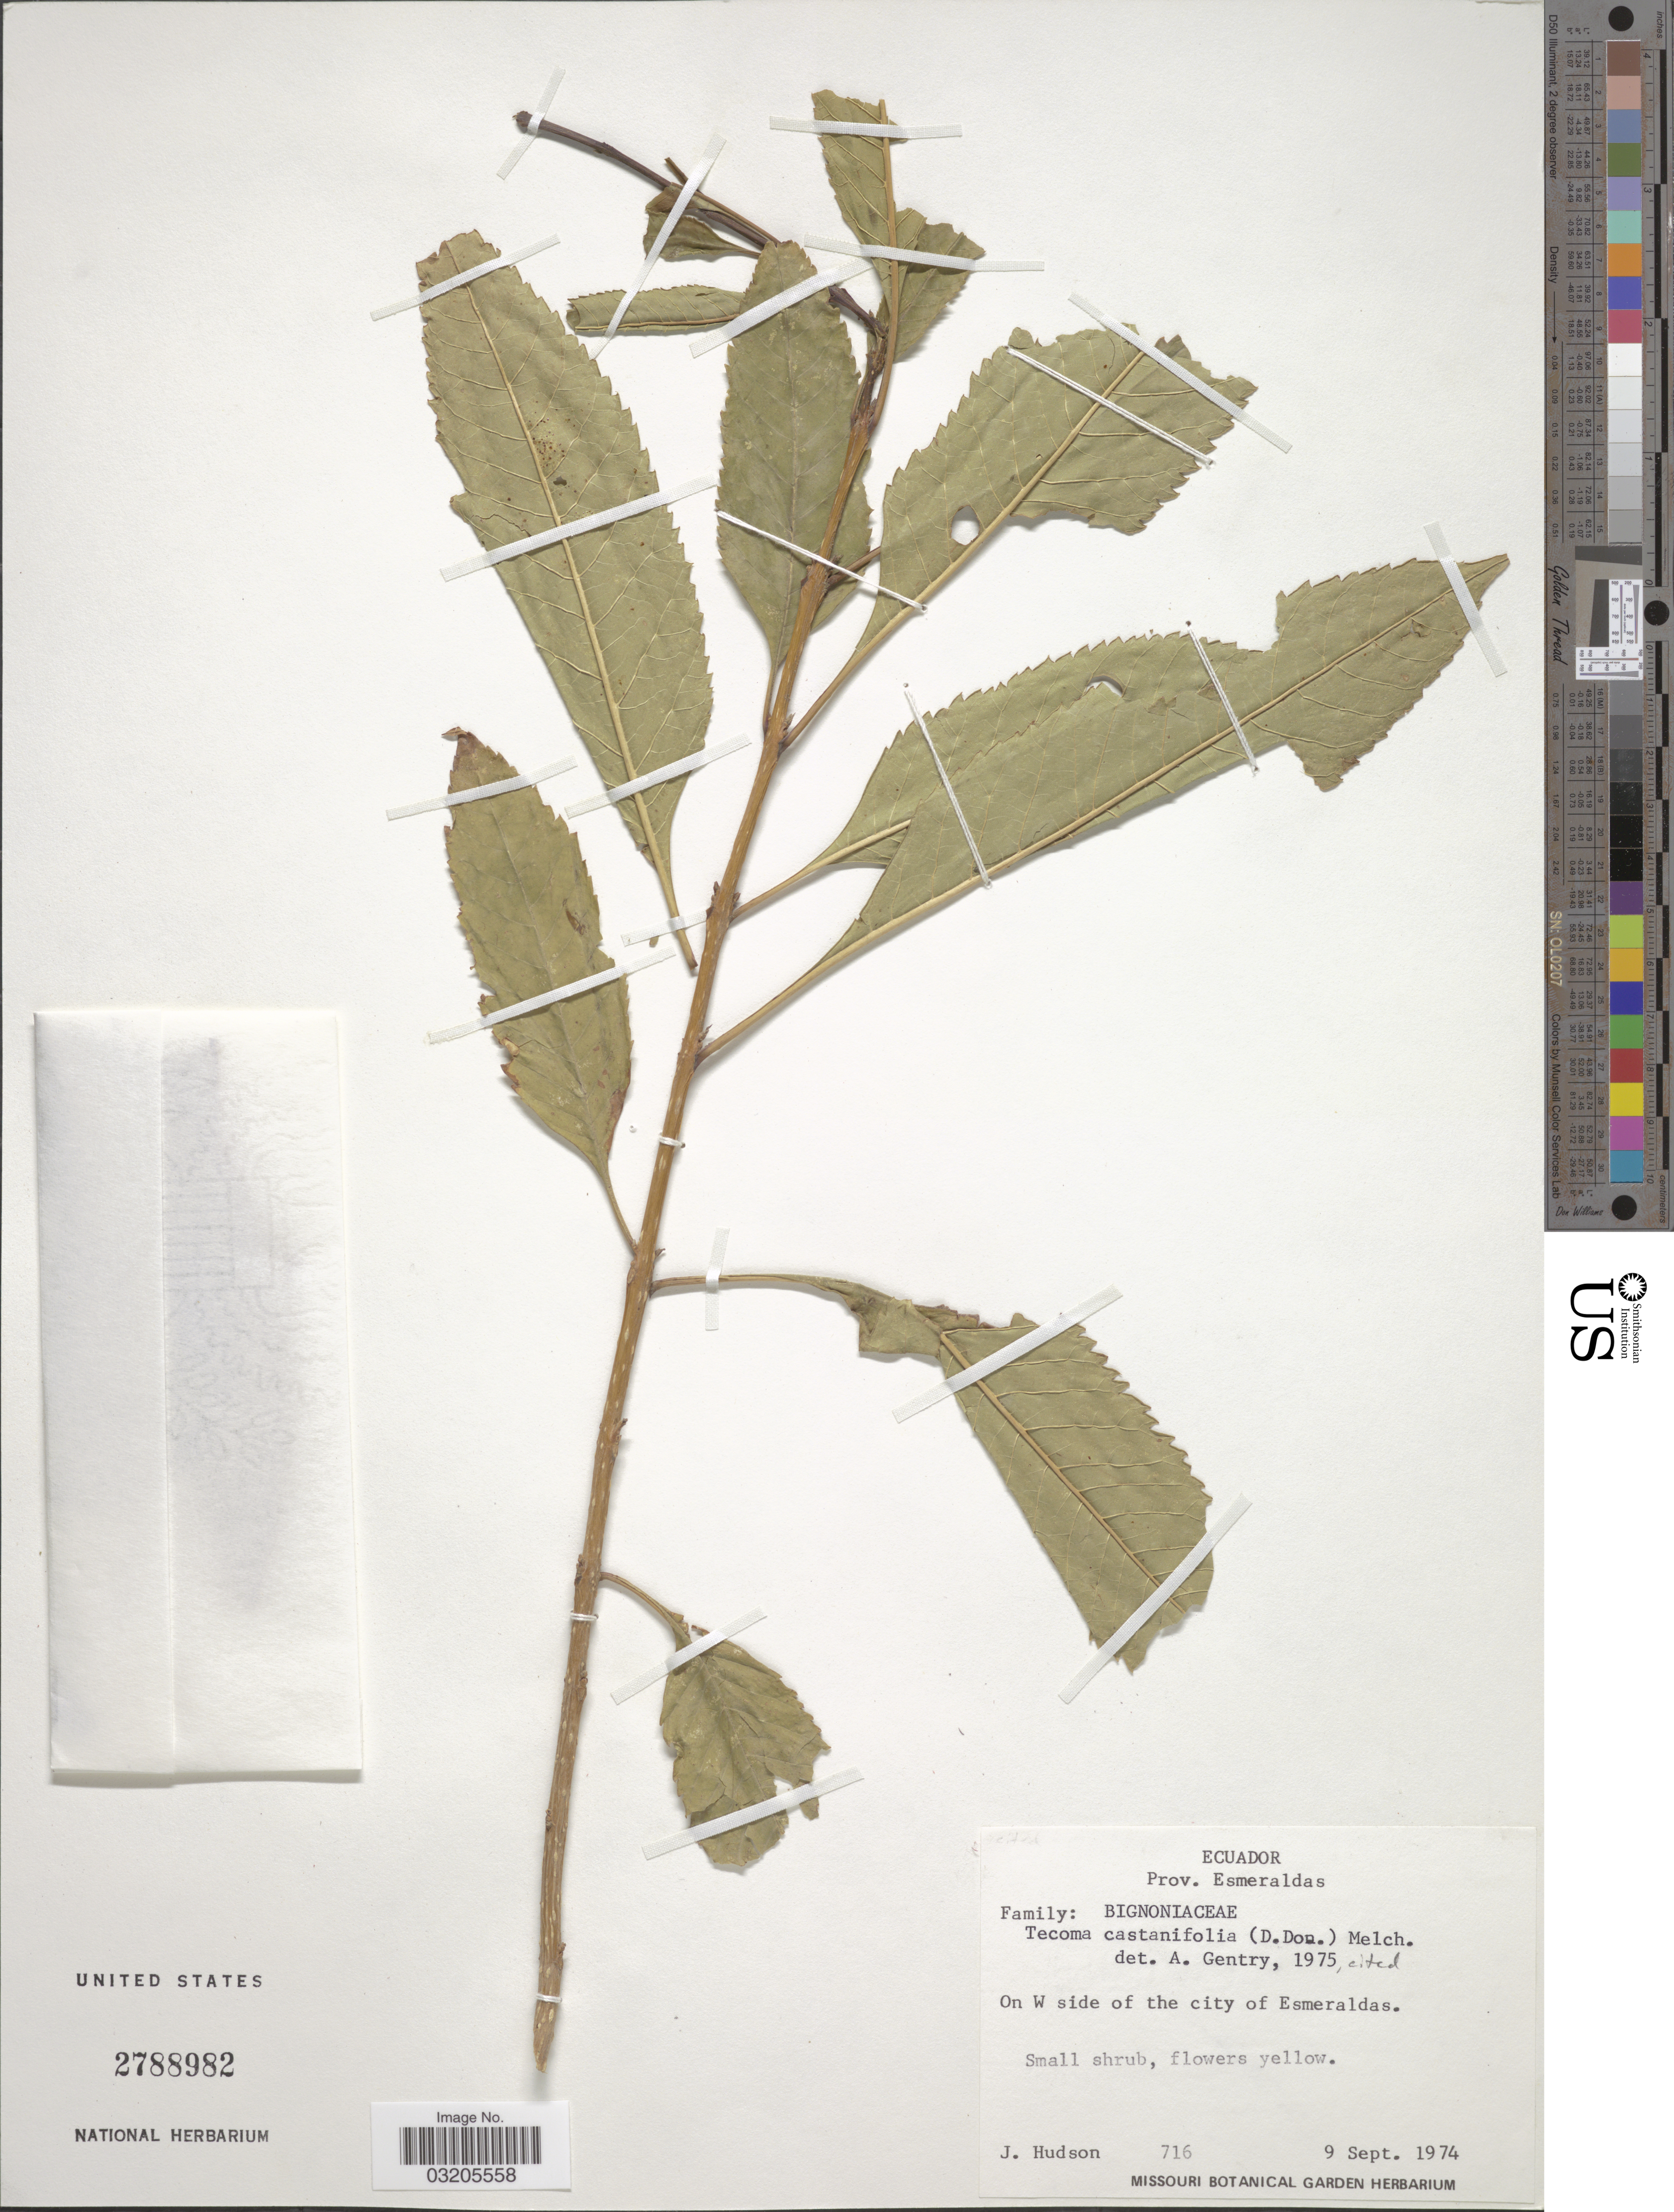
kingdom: Plantae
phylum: Tracheophyta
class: Magnoliopsida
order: Lamiales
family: Bignoniaceae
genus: Tecoma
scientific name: Tecoma castanifolia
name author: (D. Don) Melch.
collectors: J. Hudson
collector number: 716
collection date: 1974-09-09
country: Ecuador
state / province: Esmeraldas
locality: On W side of the city of Esmeraldas.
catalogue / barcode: US 2788982